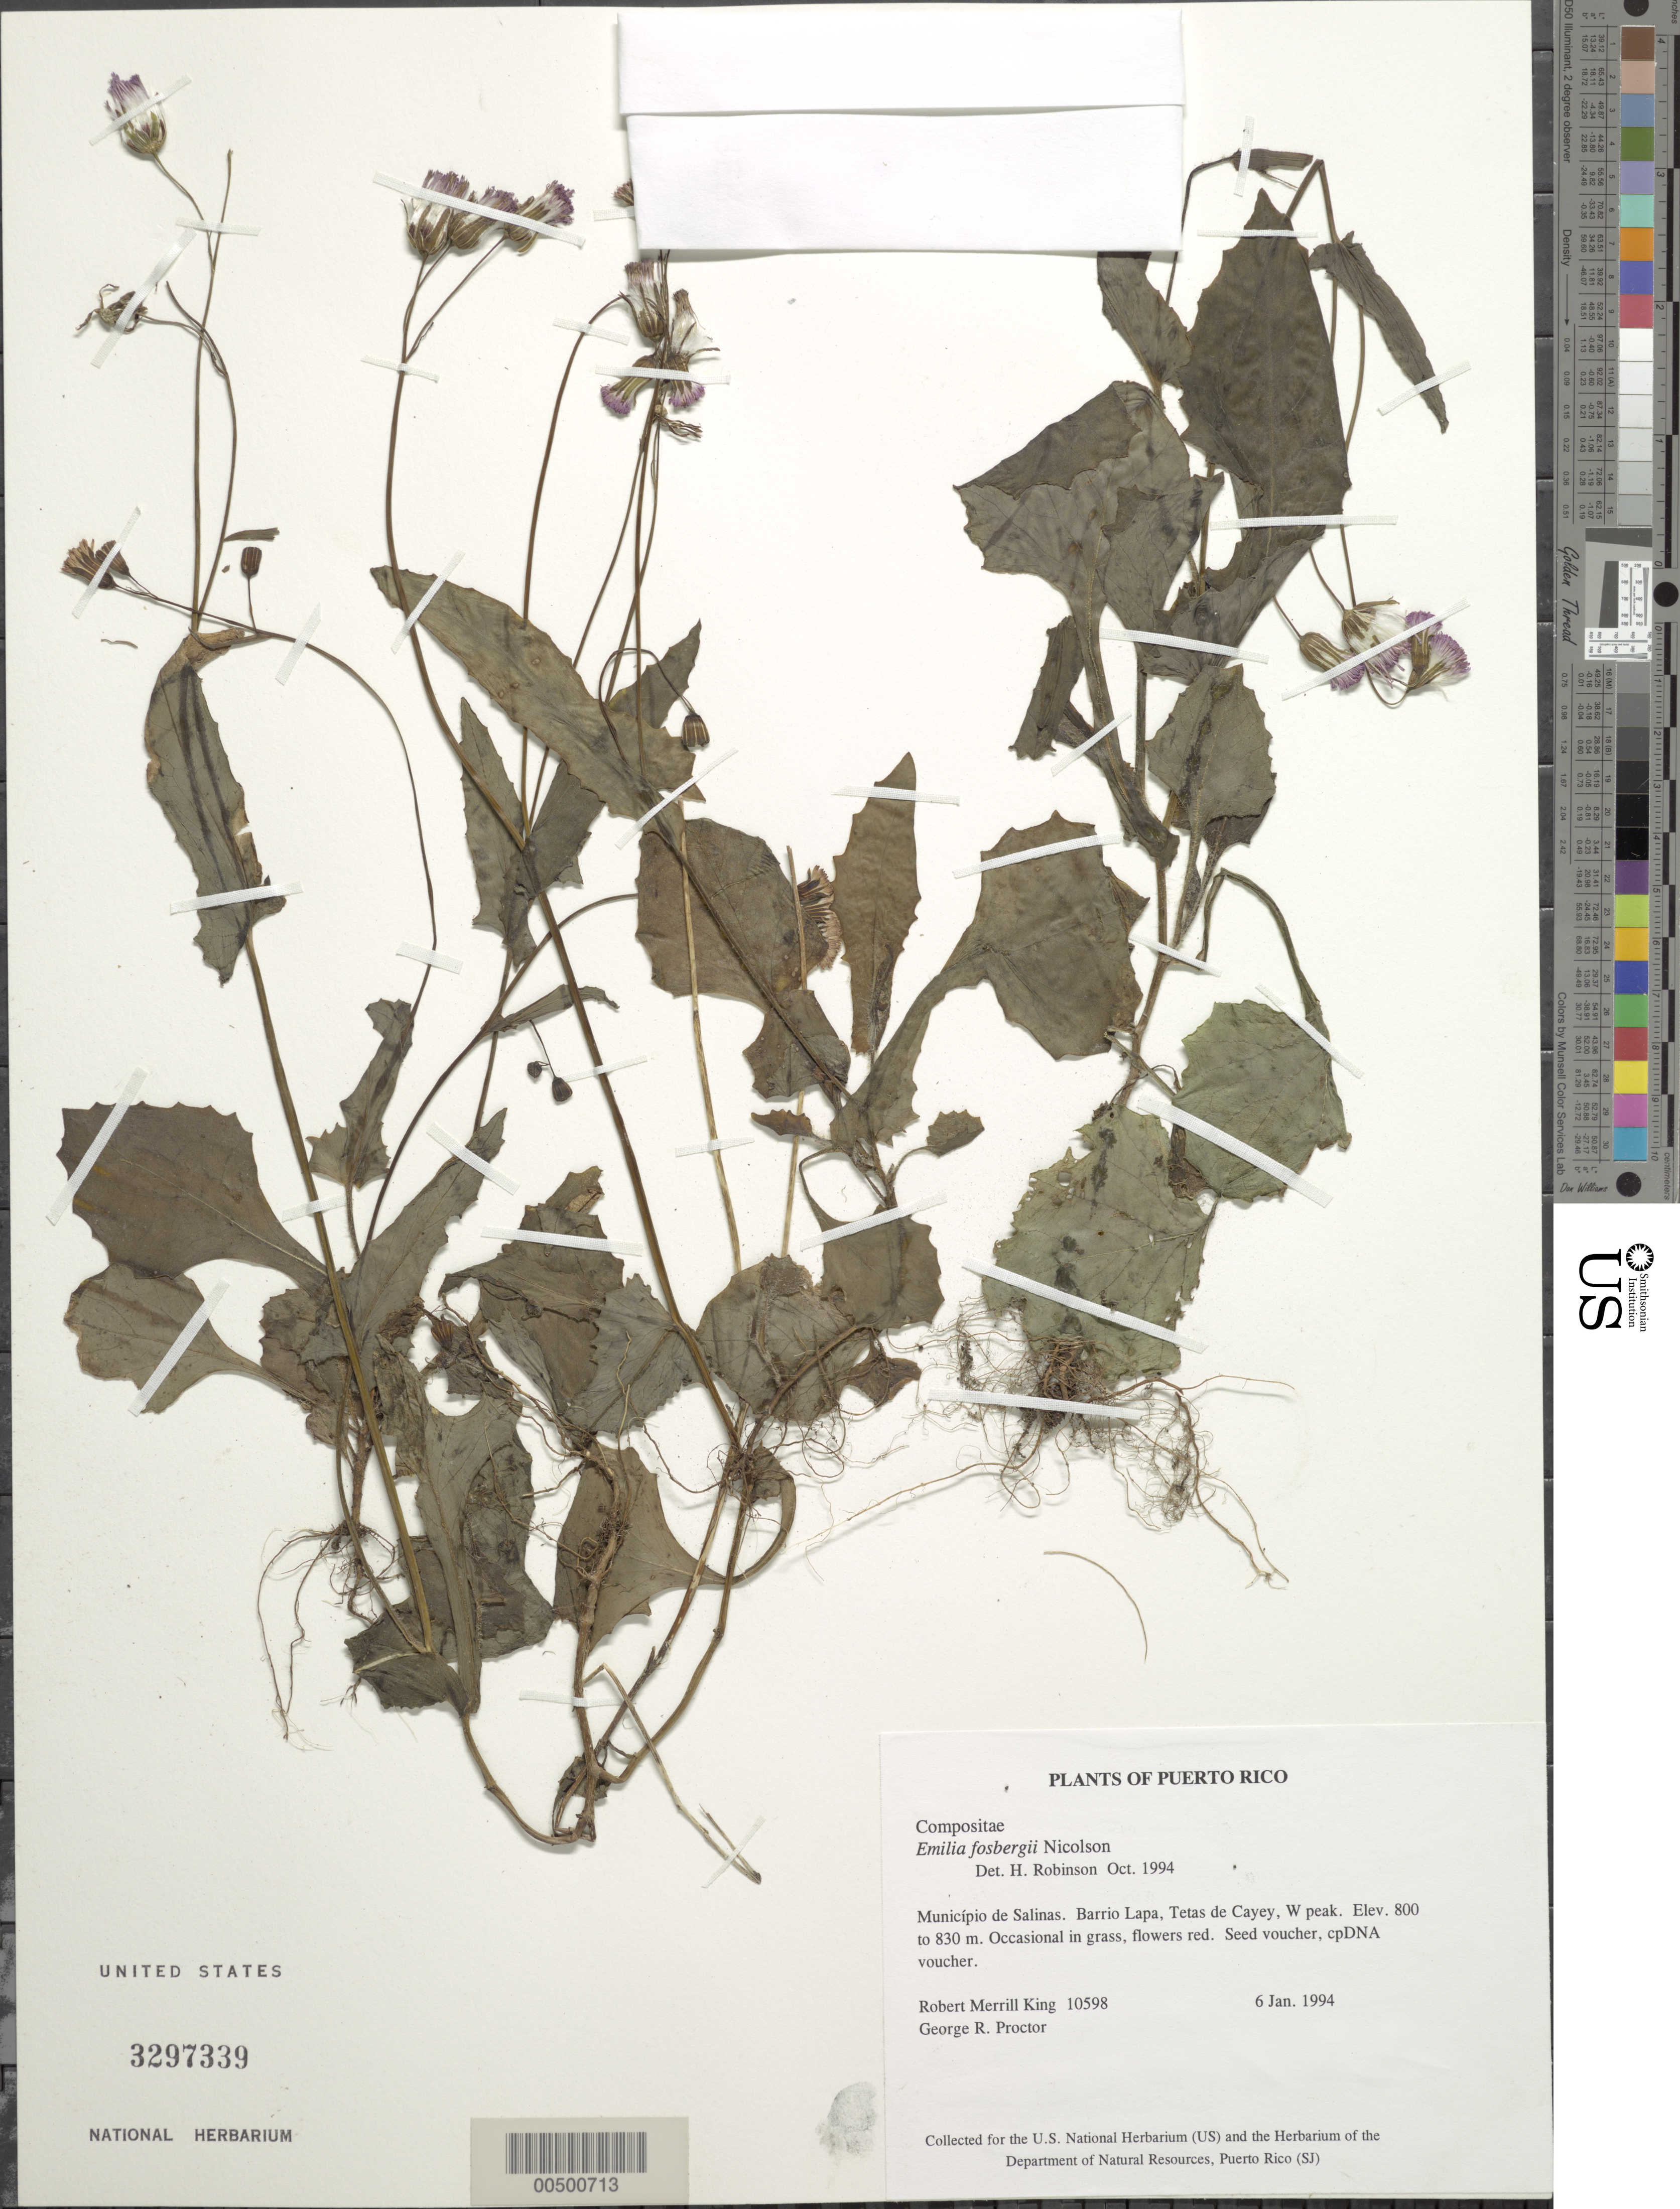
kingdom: Plantae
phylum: Tracheophyta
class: Magnoliopsida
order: Asterales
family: Asteraceae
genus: Emilia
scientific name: Emilia fosbergii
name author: Nicolson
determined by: Robinson, Harold E., (US)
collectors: R. M. King & G. Proctor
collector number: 10598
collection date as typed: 06 Jan 1994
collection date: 1994-01-06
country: Puerto Rico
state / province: Salinas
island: Greater Antilles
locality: Barrio Lapa, Tetas de Cayey, W peak, Salinas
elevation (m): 800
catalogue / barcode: US 3297339